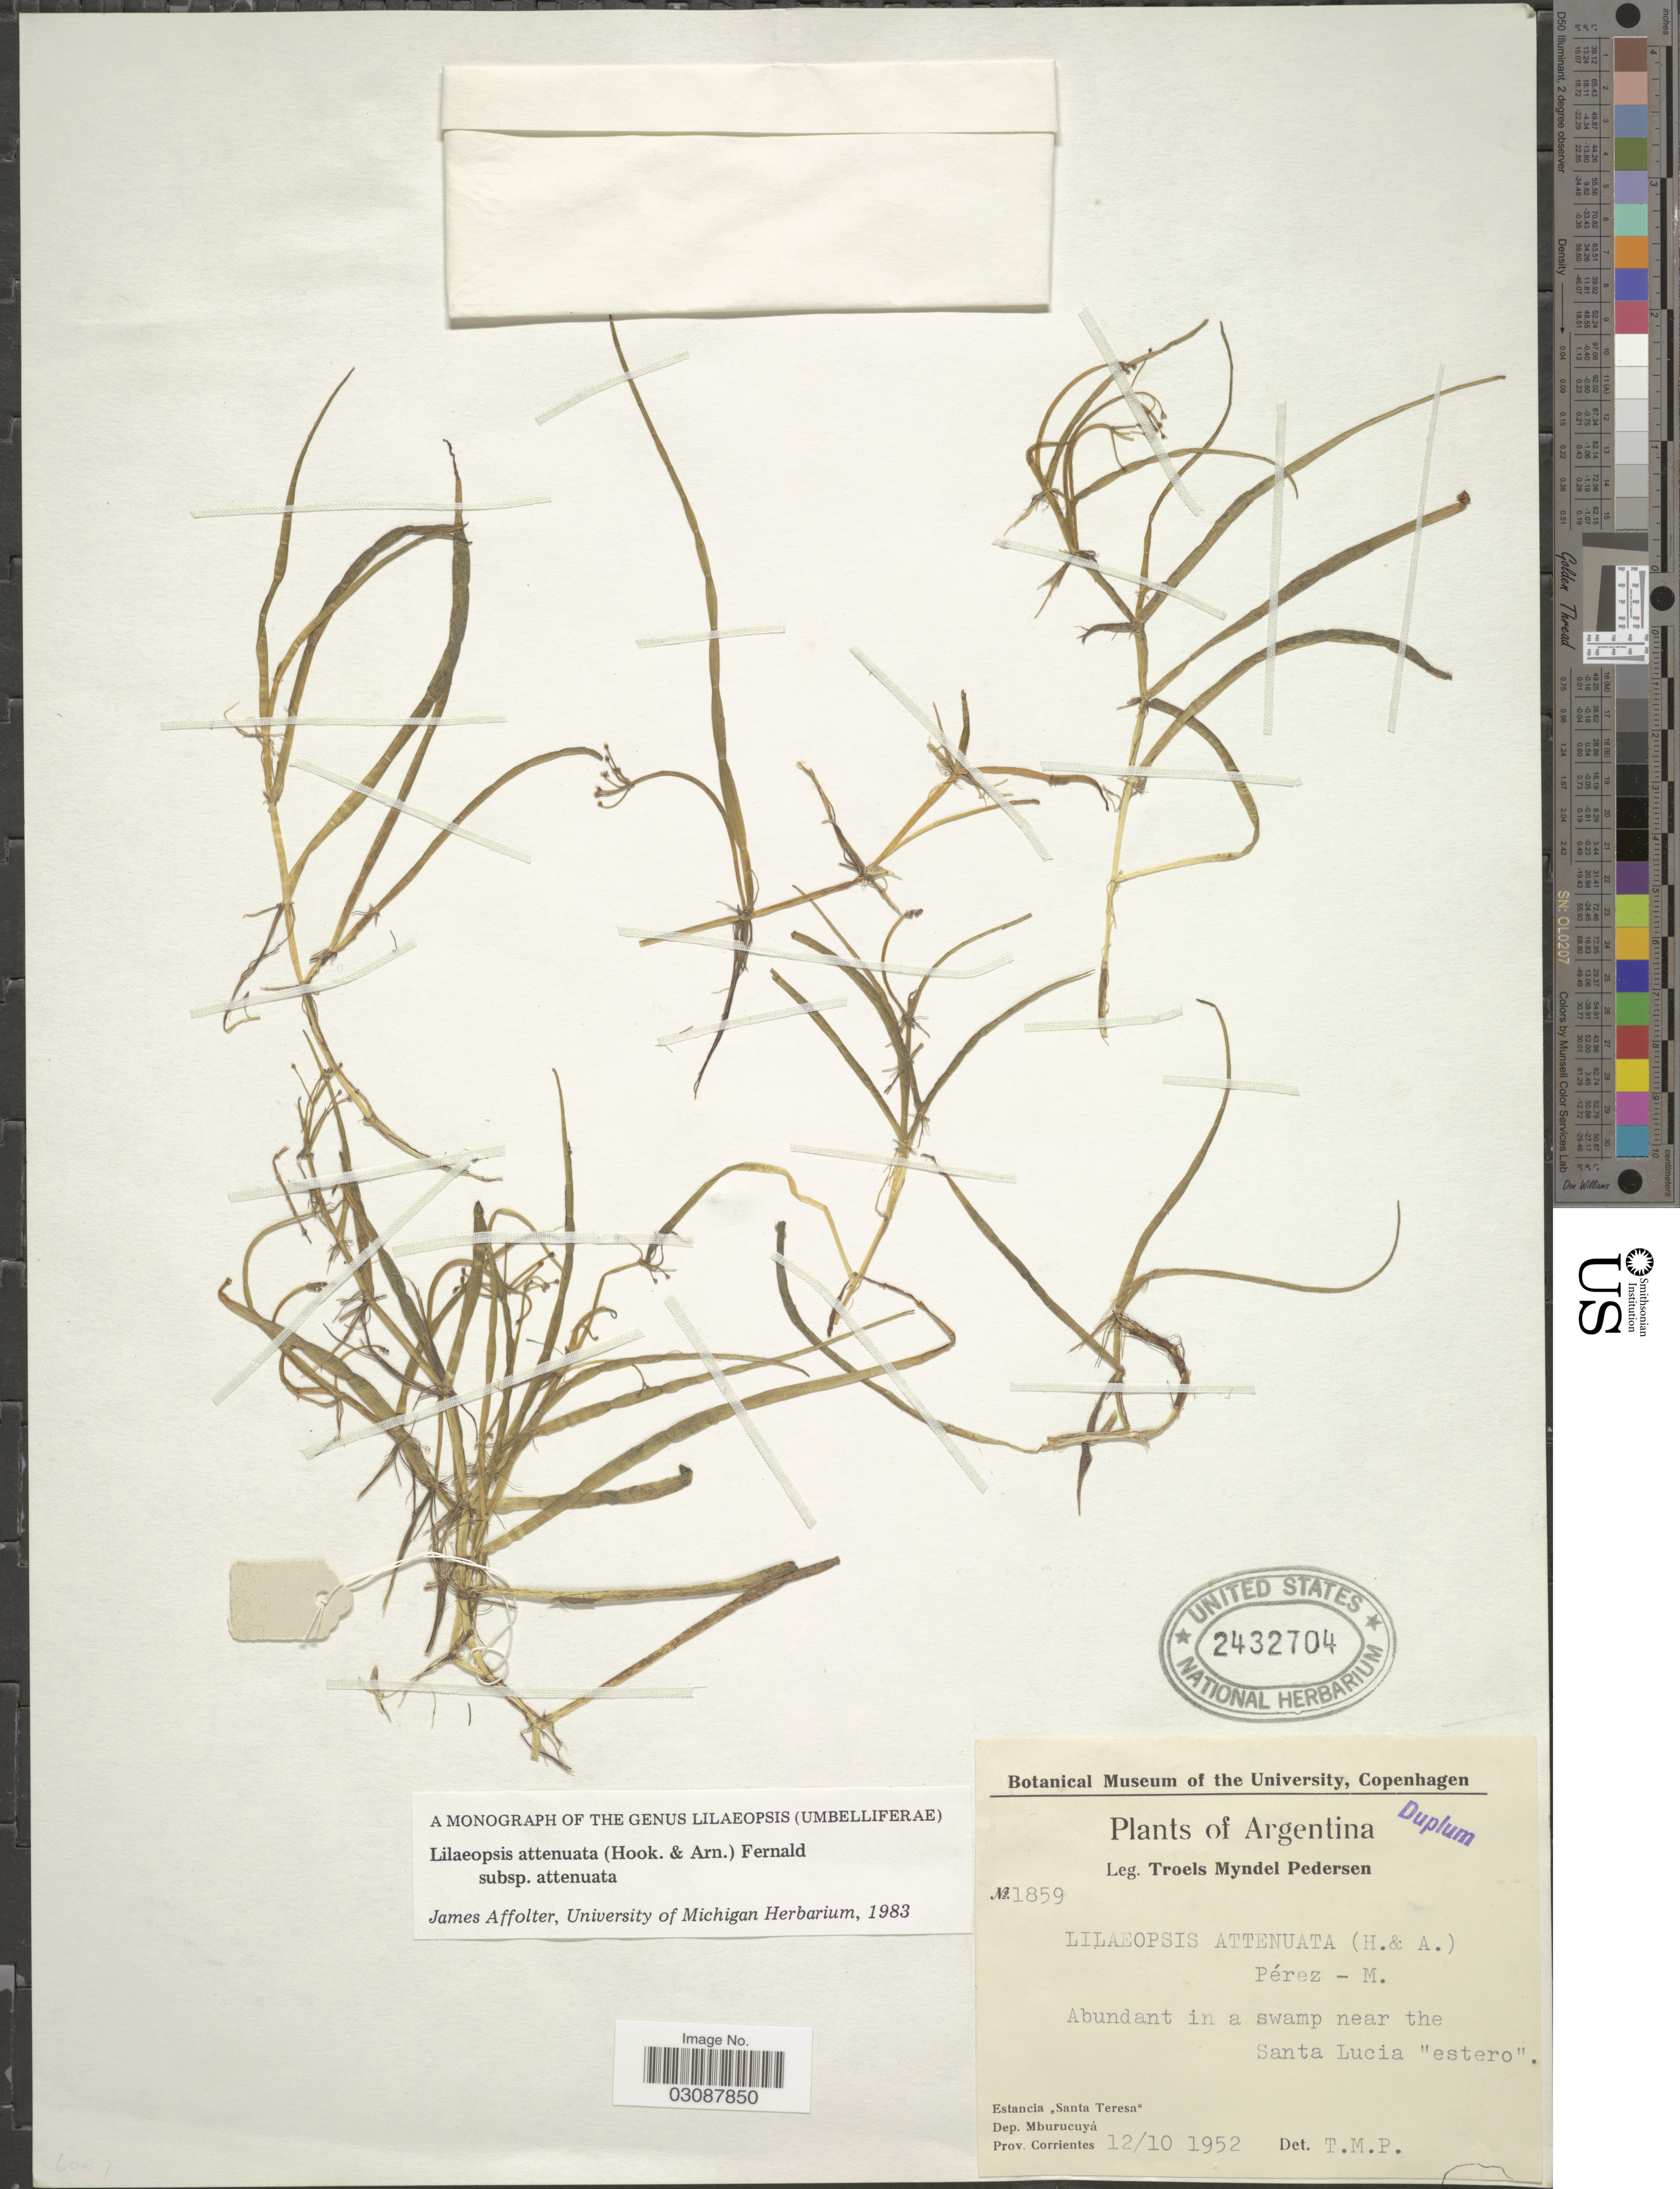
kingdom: Plantae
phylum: Tracheophyta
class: Magnoliopsida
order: Apiales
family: Apiaceae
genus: Lilaeopsis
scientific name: Lilaeopsis attenuata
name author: (Hook. & Arn.) Fernald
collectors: T. Pederson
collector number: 1859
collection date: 1952-10-12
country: Argentina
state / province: Corrientes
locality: Estancia "Santa Teresa", Dep. Mburucuyá. In a swamp near the Santa Lucia "estero".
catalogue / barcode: US 2432704